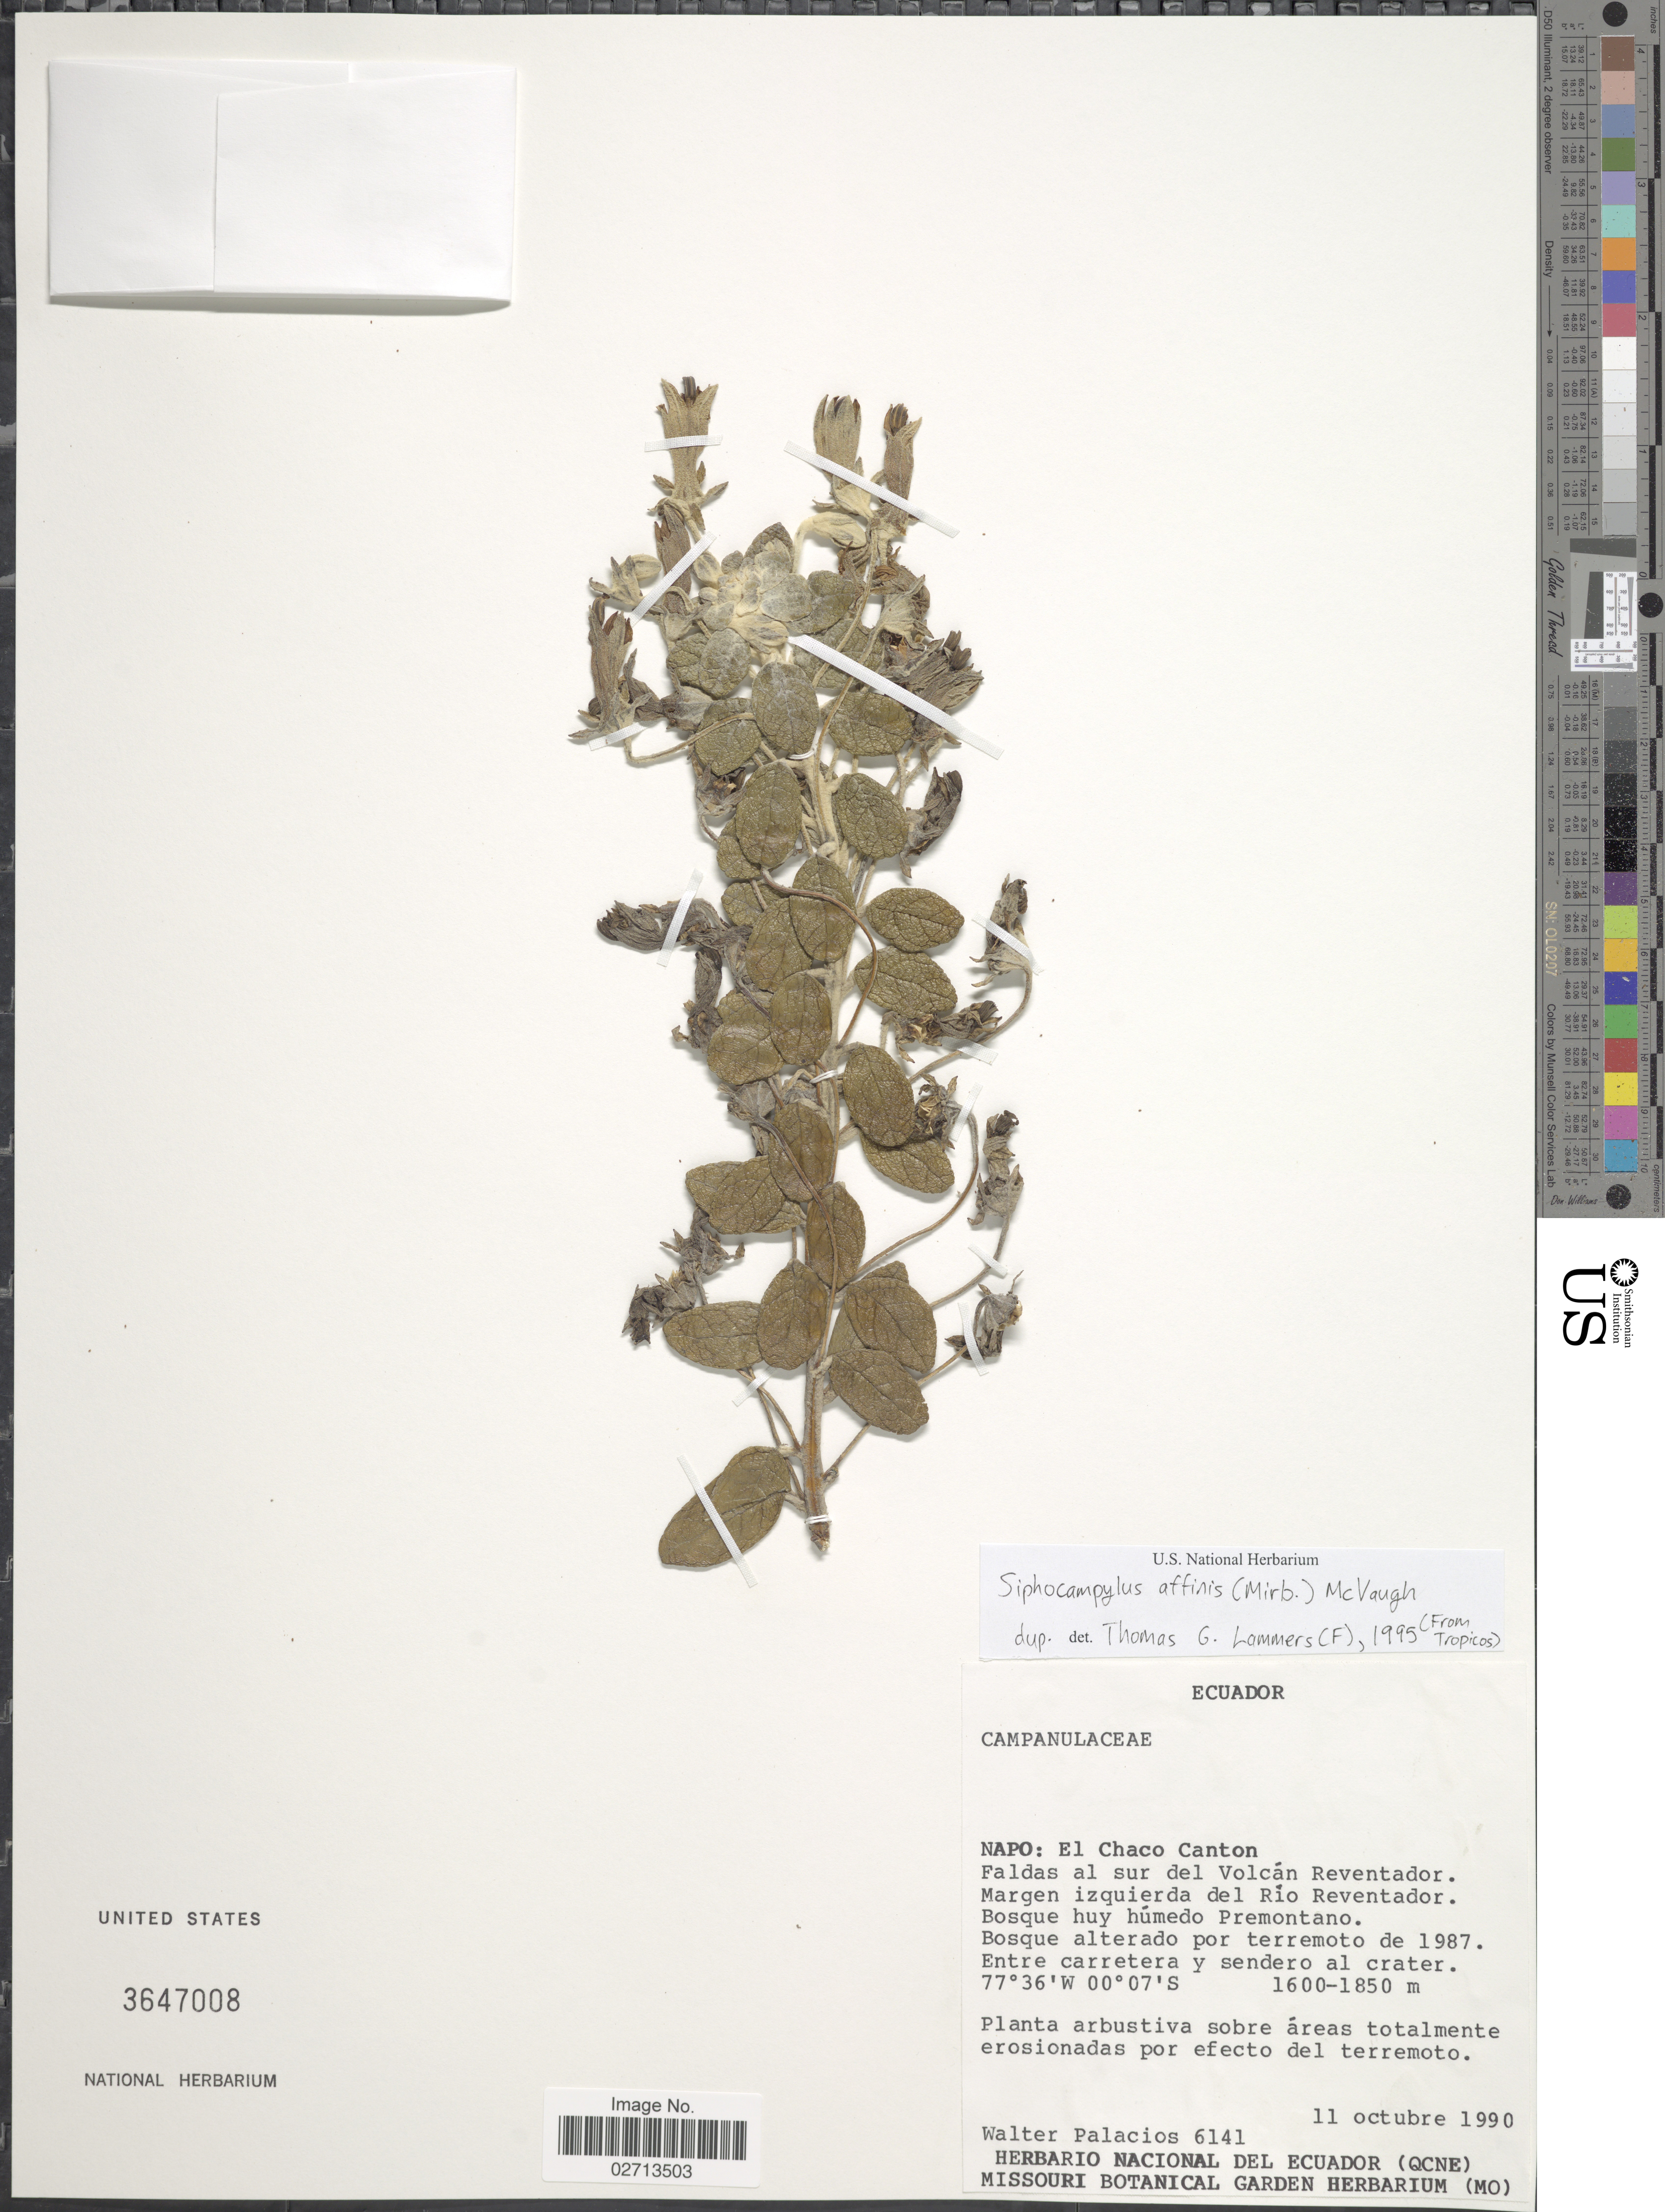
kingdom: Plantae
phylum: Tracheophyta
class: Magnoliopsida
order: Asterales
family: Campanulaceae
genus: Siphocampylus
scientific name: Siphocampylus affinis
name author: (Mirb.) McVaugh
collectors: W. Palacios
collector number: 6141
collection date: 1990-10-11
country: Ecuador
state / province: Napo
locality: El Chaco Canton. Faldas al sur del Volcan Reventador. Margen izquierda del Rio Reventador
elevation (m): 1600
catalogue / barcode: US 3647008